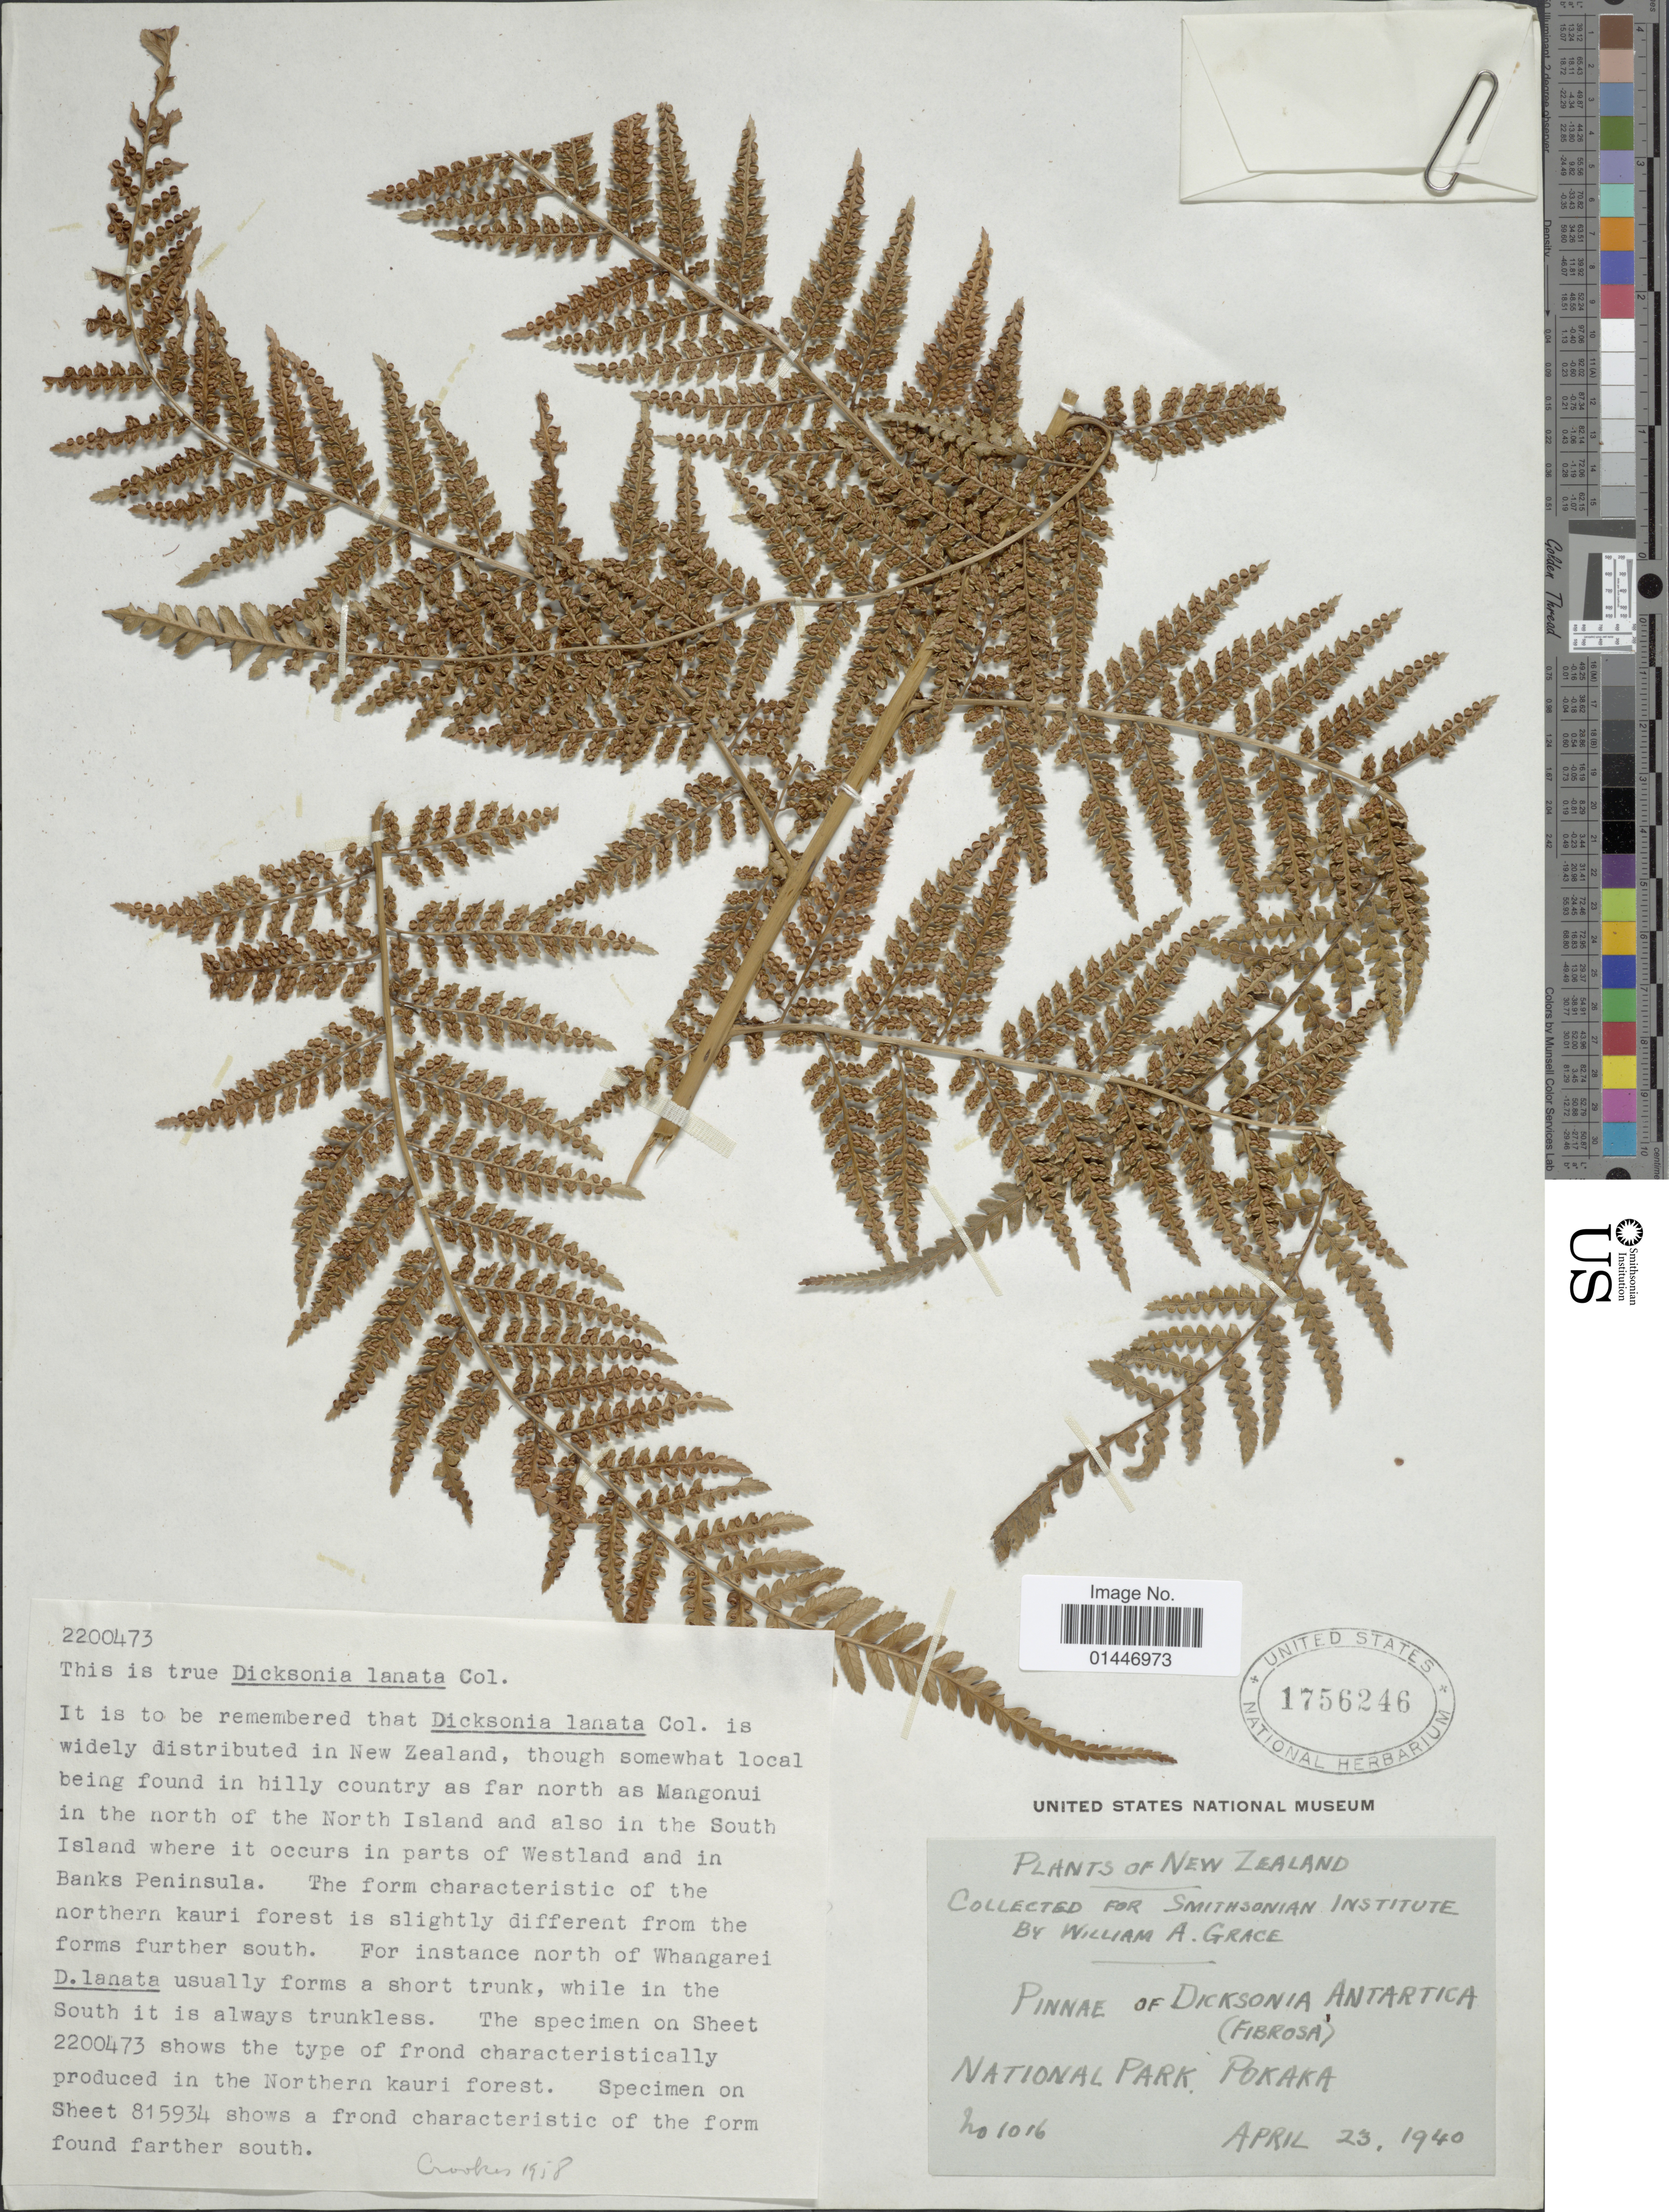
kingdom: Plantae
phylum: Tracheophyta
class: Polypodiopsida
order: Cyatheales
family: Dicksoniaceae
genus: Dicksonia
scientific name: Dicksonia lanata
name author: Colenso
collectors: W. Grace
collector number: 1016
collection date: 1940-04-23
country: New Zealand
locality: National Park Pokaka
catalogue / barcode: US 1756246